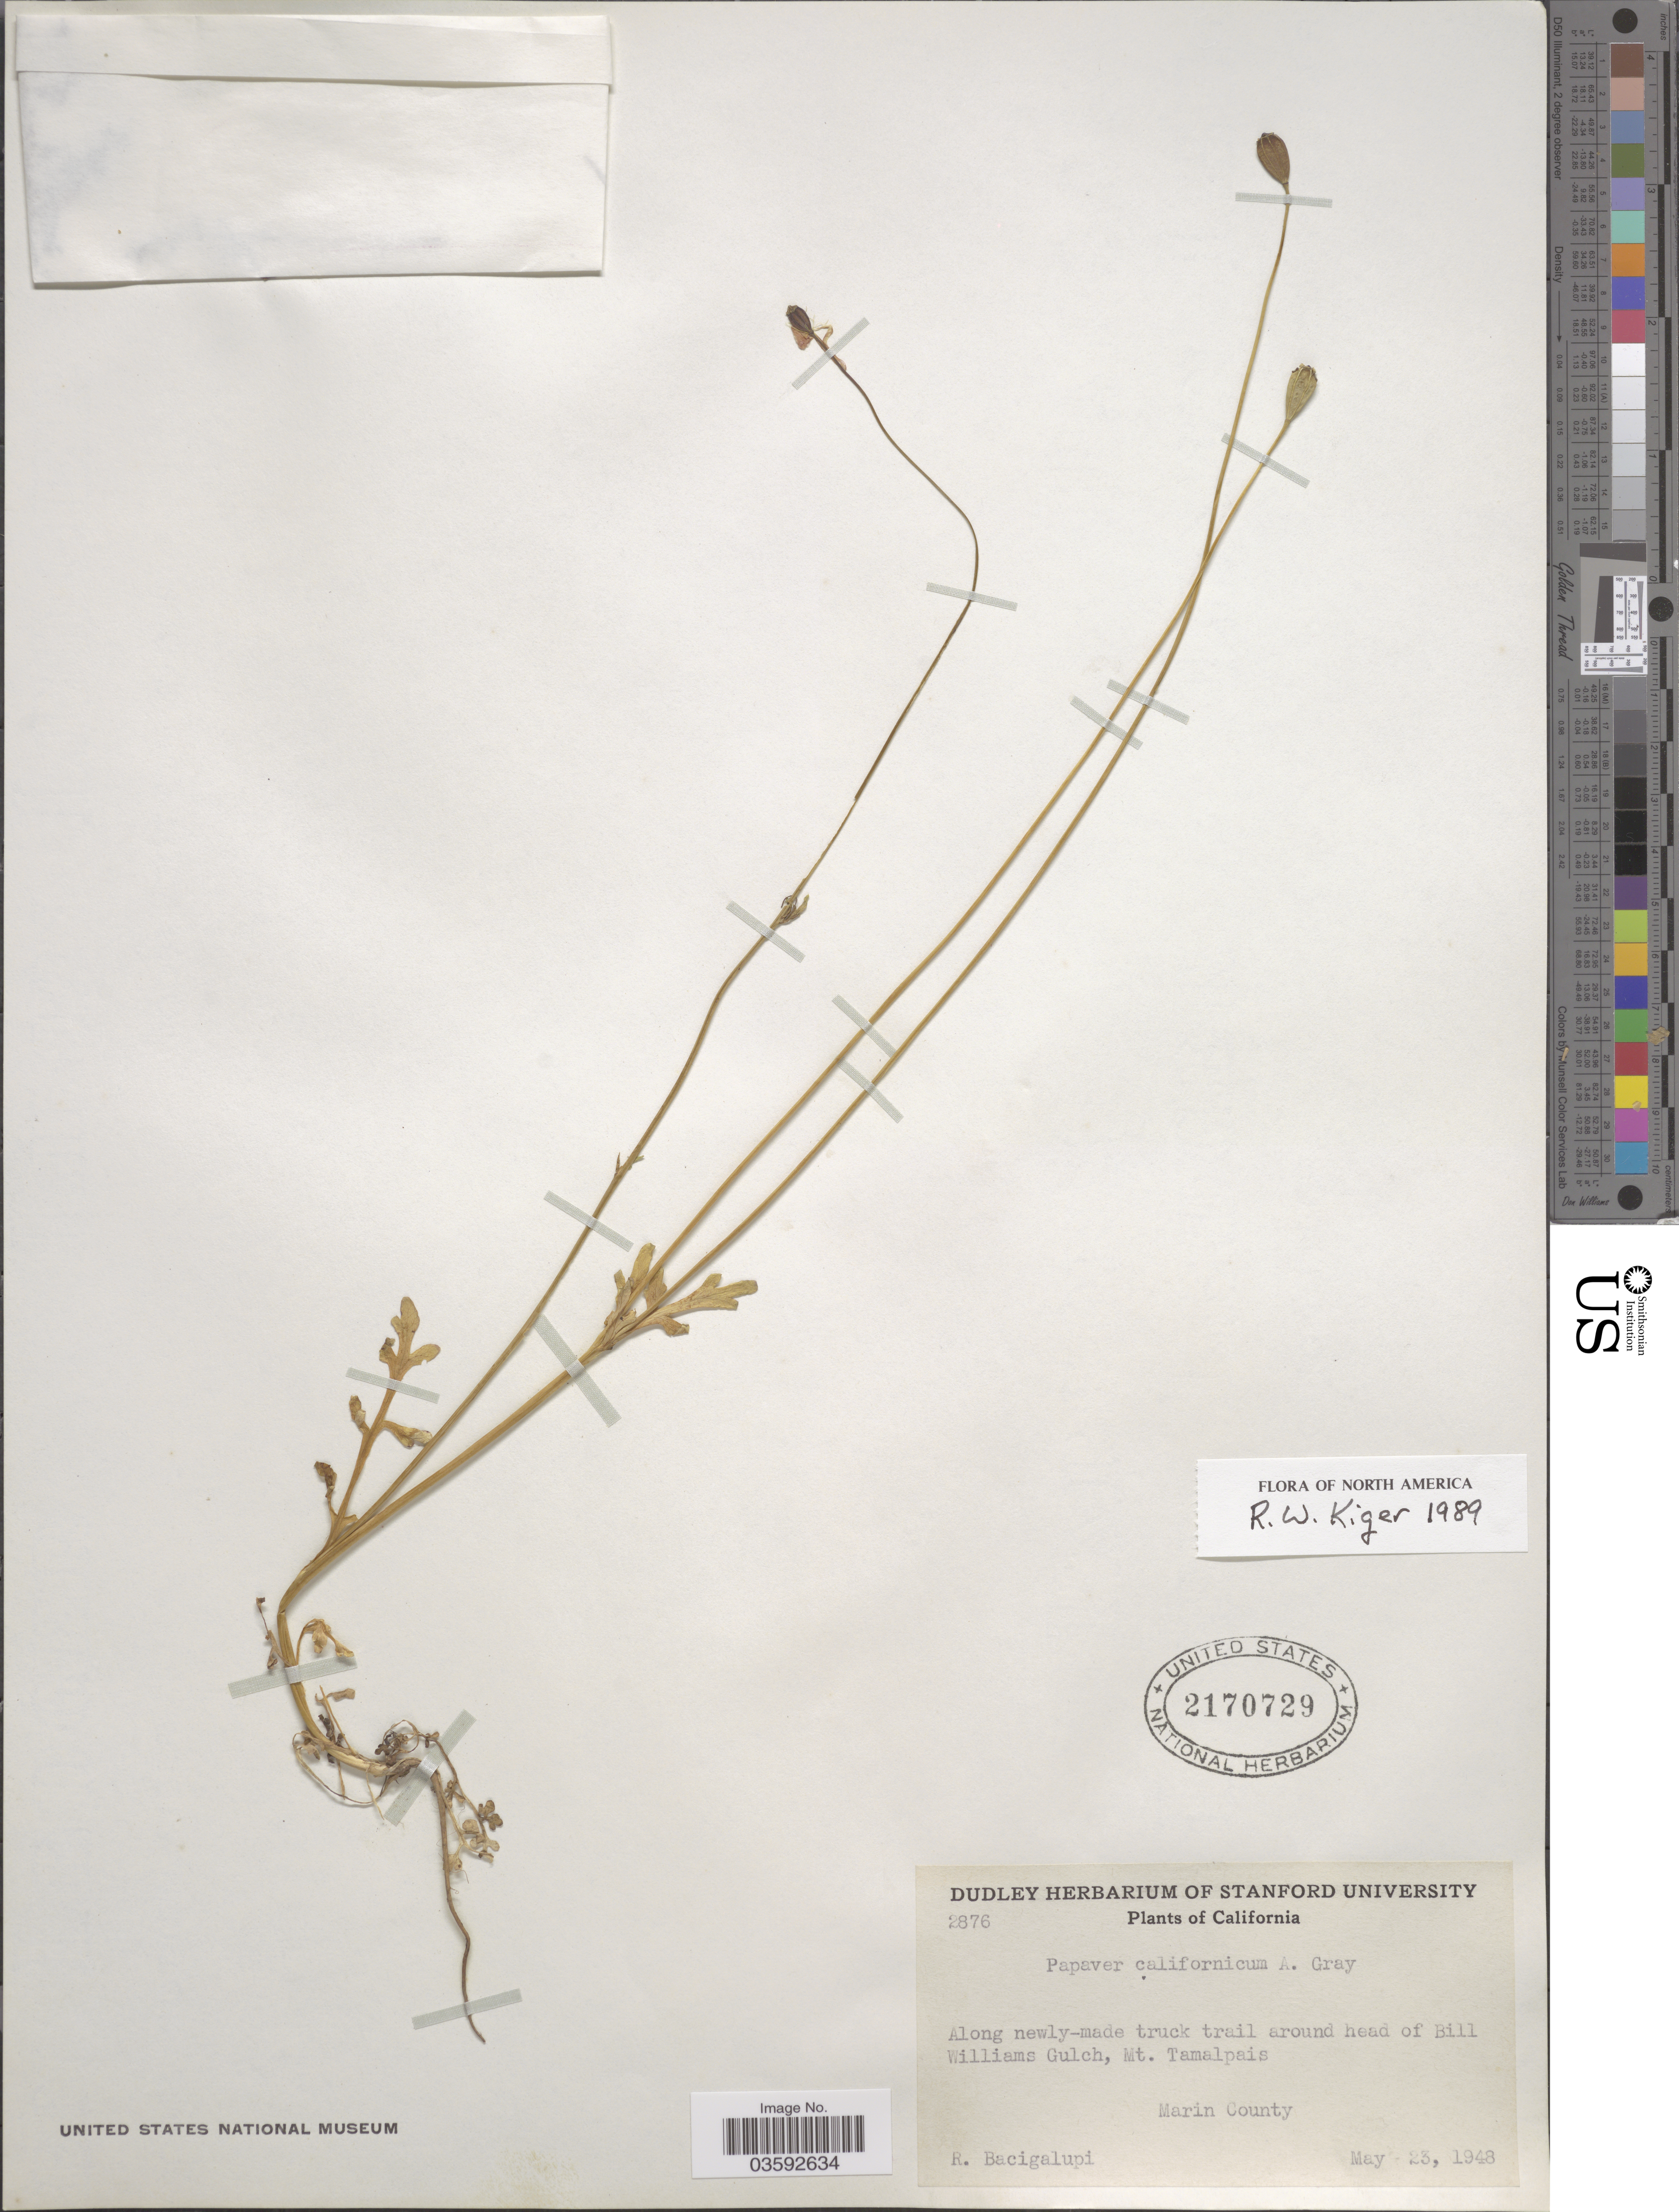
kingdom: Plantae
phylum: Tracheophyta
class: Magnoliopsida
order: Ranunculales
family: Papaveraceae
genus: Papaver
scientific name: Papaver californicum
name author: A. Gray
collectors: R. Bacigalupi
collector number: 2876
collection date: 1948-05-23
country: United States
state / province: California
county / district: Marin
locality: Along newly-made truck trail around head of Bill Williams Gulch, Mt. Tamalpais. Marin County.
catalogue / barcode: US 2170729